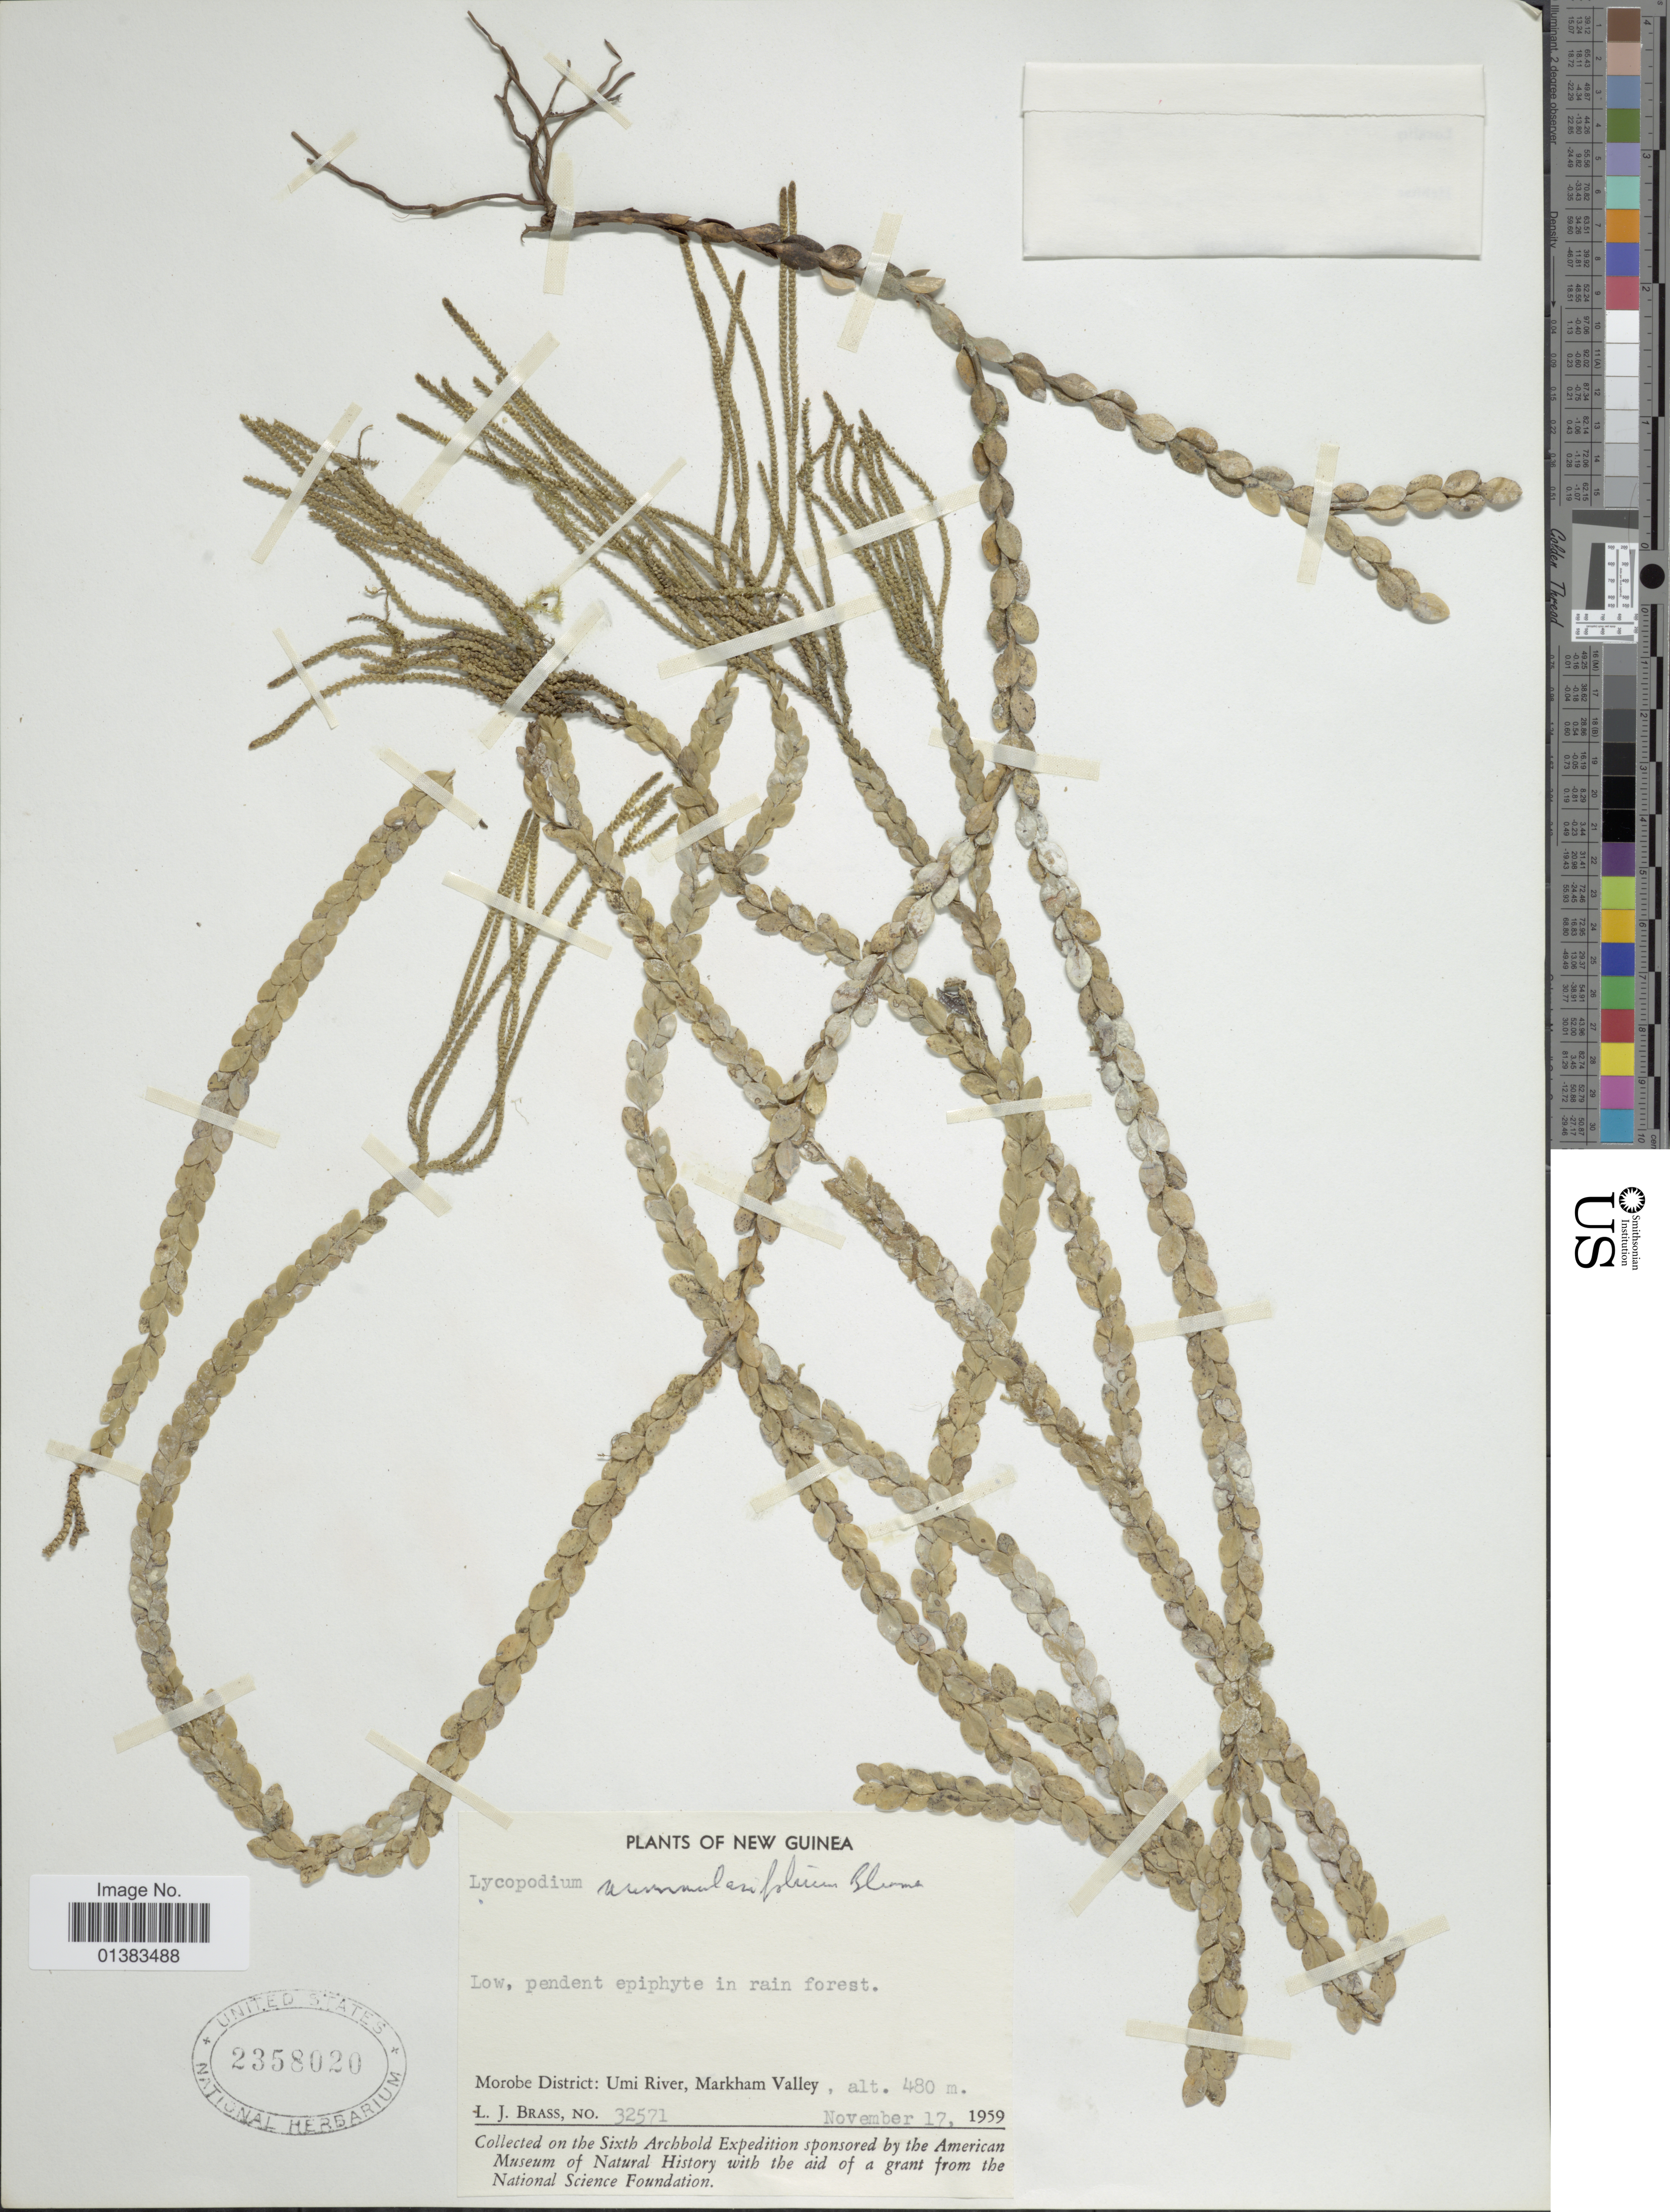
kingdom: Plantae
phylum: Tracheophyta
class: Lycopodiopsida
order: Lycopodiales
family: Lycopodiaceae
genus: Phlegmariurus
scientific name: Phlegmariurus nummulariifolius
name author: (Blume) Ching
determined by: Field, A. R.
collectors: L. J. Brass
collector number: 32571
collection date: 1959-11-17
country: Papua New Guinea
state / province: Morobe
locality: New Guinea, Umi River, Markham Valley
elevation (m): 480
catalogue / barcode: US 2358020